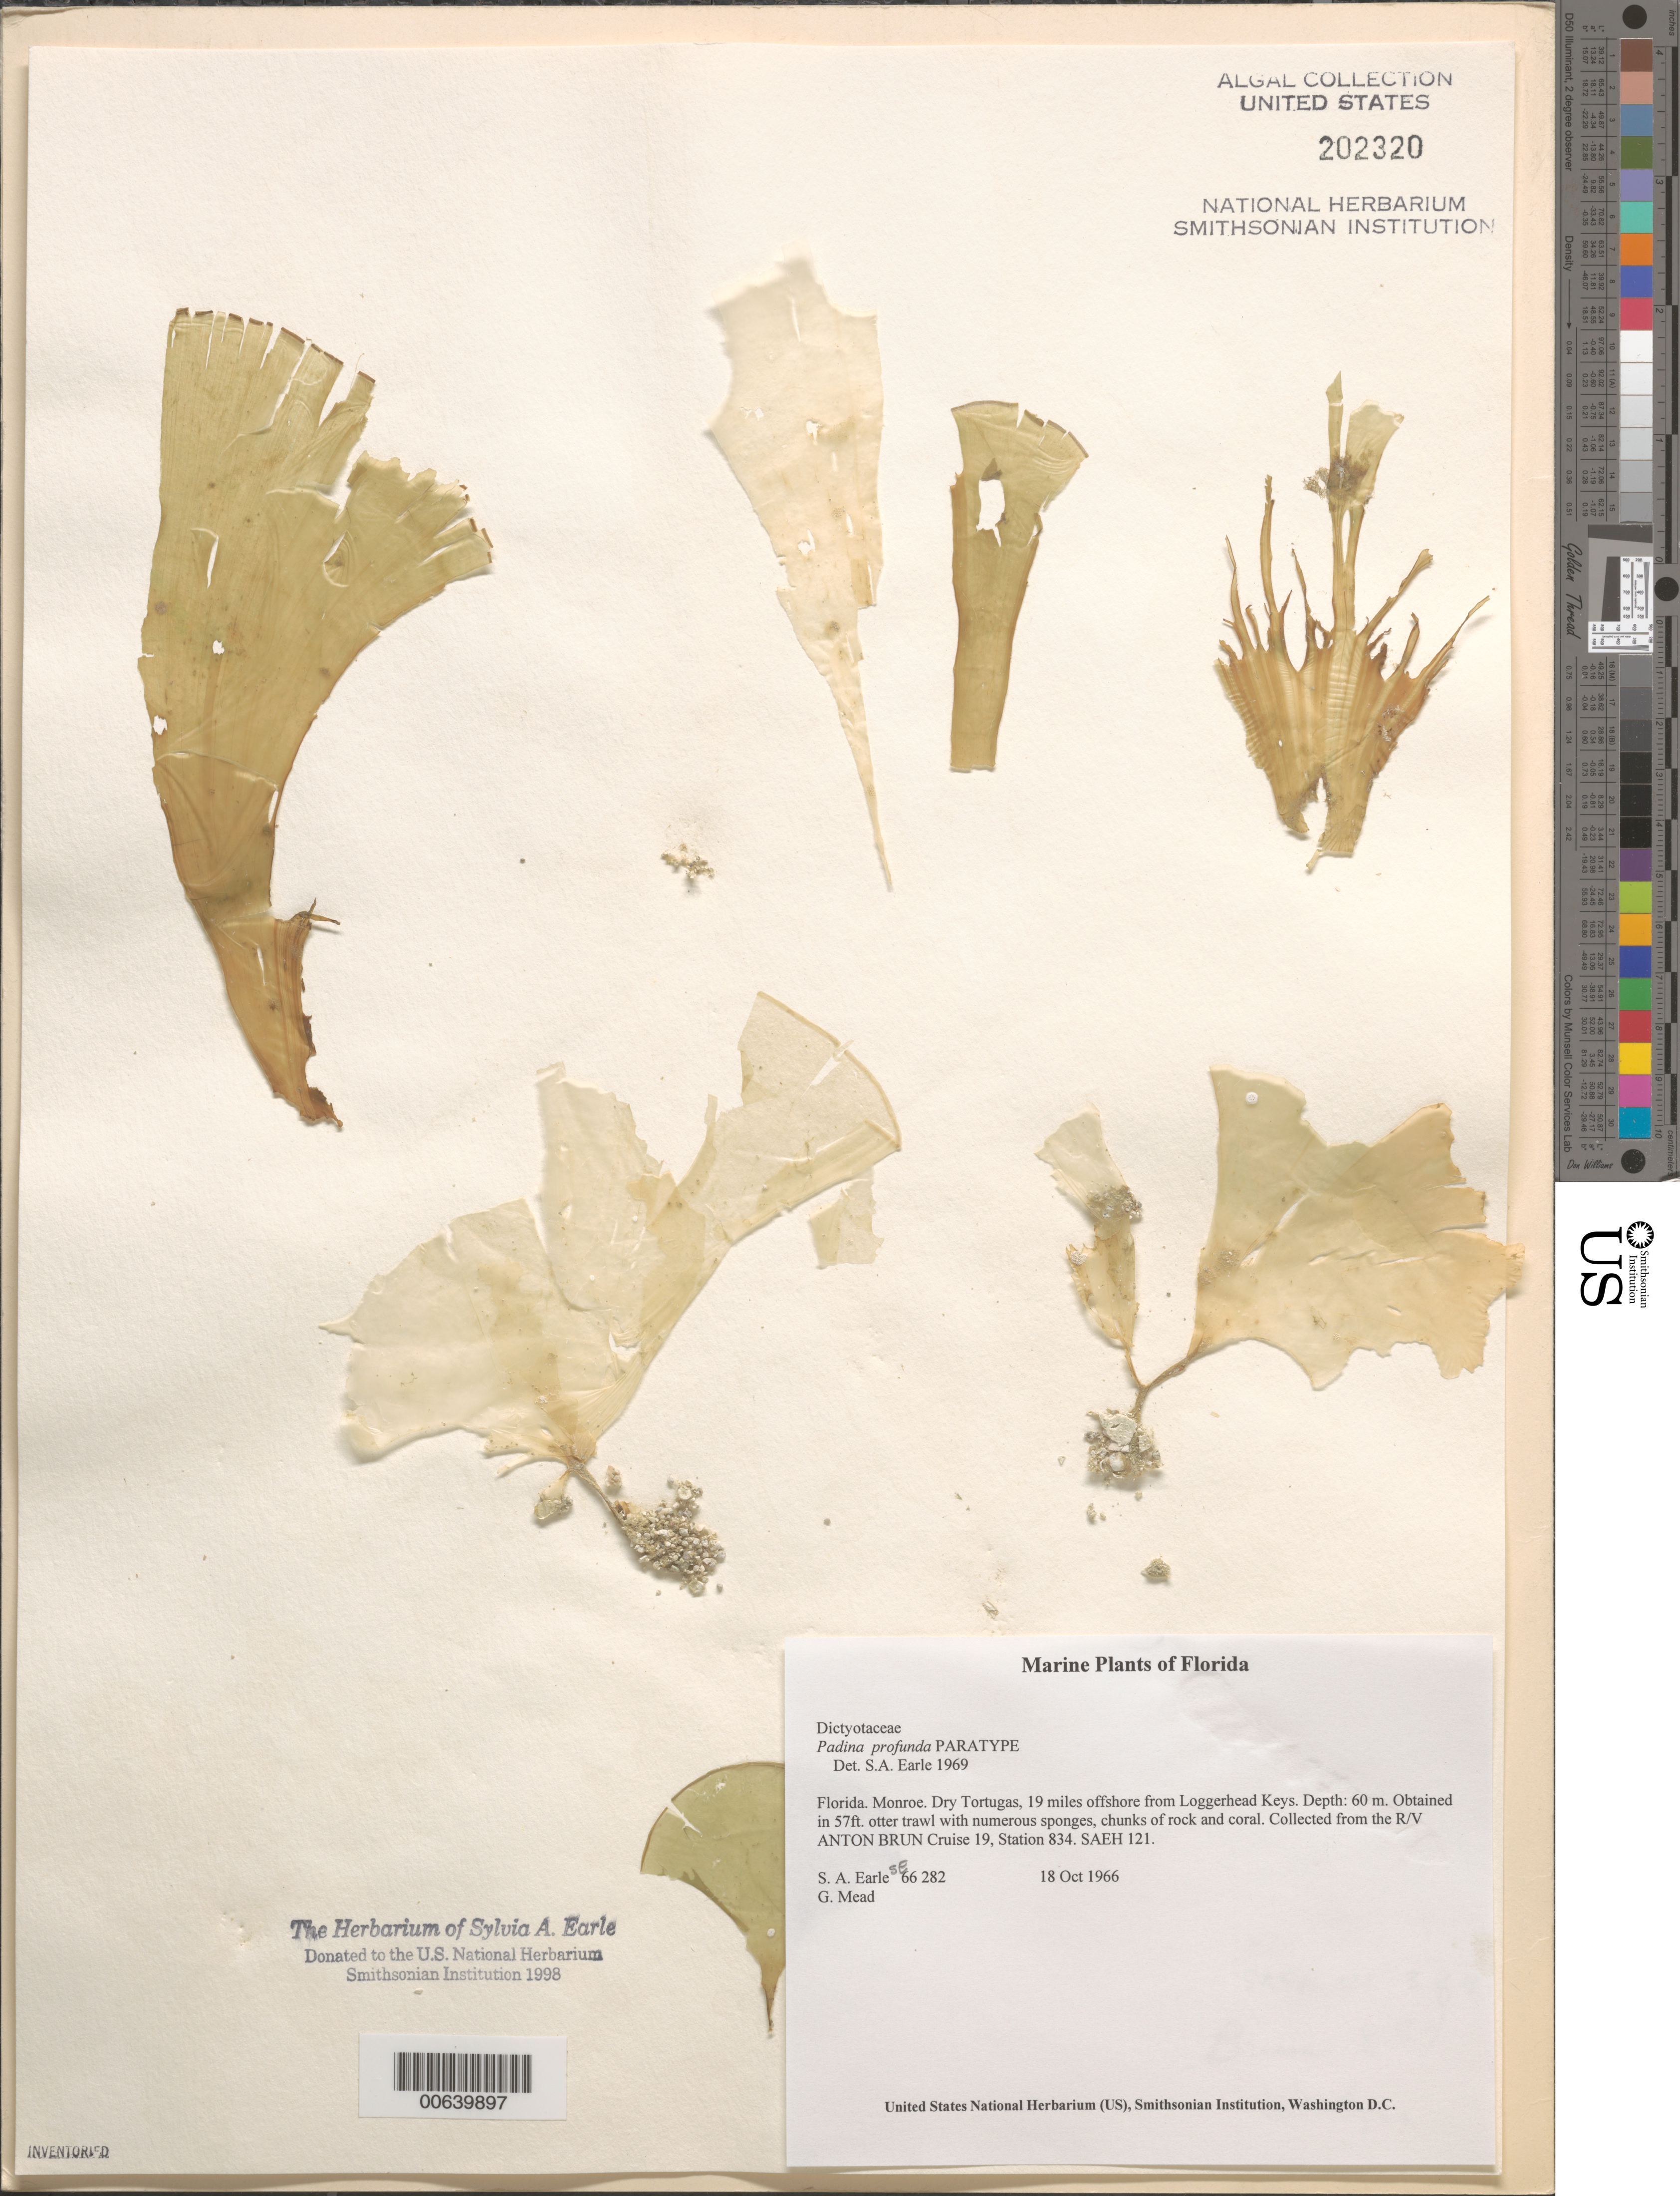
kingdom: Chromista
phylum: Ochrophyta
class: Phaeophyceae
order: Dictyotales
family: Dictyotaceae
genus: Padina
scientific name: Padina profunda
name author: S.A. Earle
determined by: Earle, S. A.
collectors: S. A. Earle & G. W. Mead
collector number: SE 66282 & SAEH 121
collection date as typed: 18 Oct 1966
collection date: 1966-10-18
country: United States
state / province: Florida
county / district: Monroe County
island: Dry Tortugas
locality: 19 miles off Loggerhead Key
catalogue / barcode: US 202320